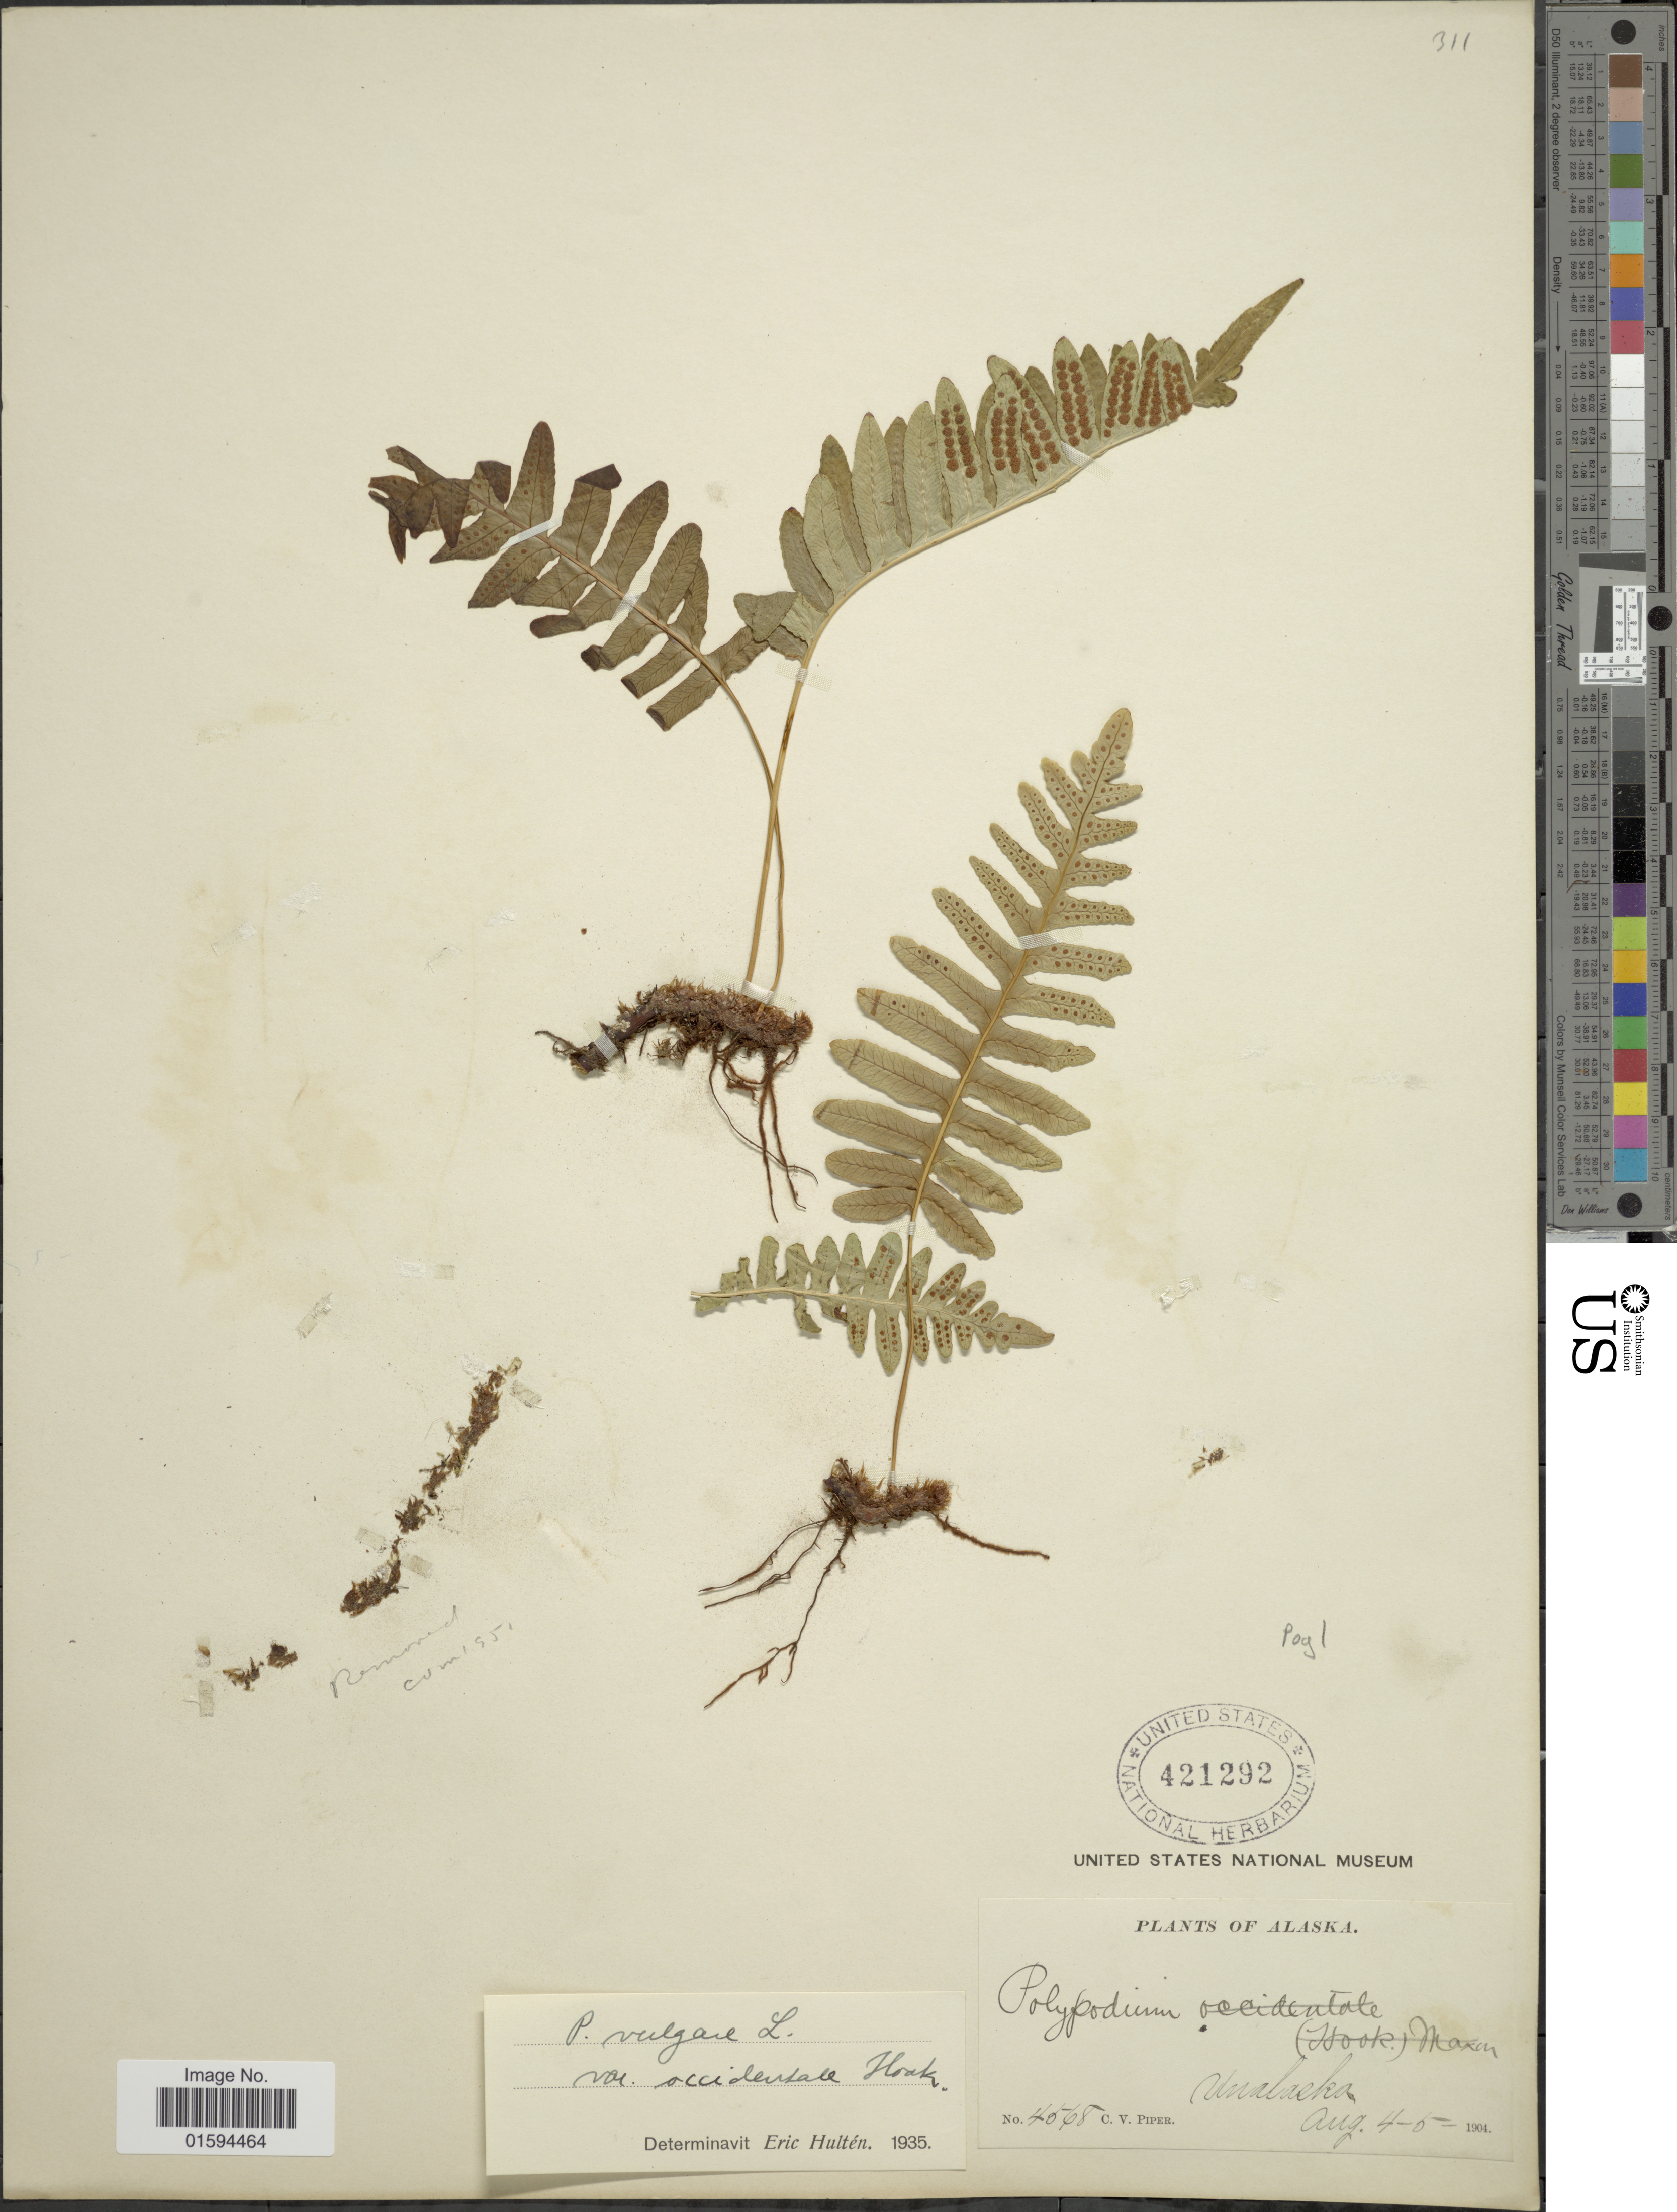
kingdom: Plantae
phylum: Tracheophyta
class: Polypodiopsida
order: Polypodiales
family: Polypodiaceae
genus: Polypodium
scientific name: Polypodium glycyrrhiza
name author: D.C. Eaton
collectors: C. V. Piper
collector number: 4568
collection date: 1904-08-04/1904-08-05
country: United States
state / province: Alaska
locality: Unalaska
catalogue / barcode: US 421292